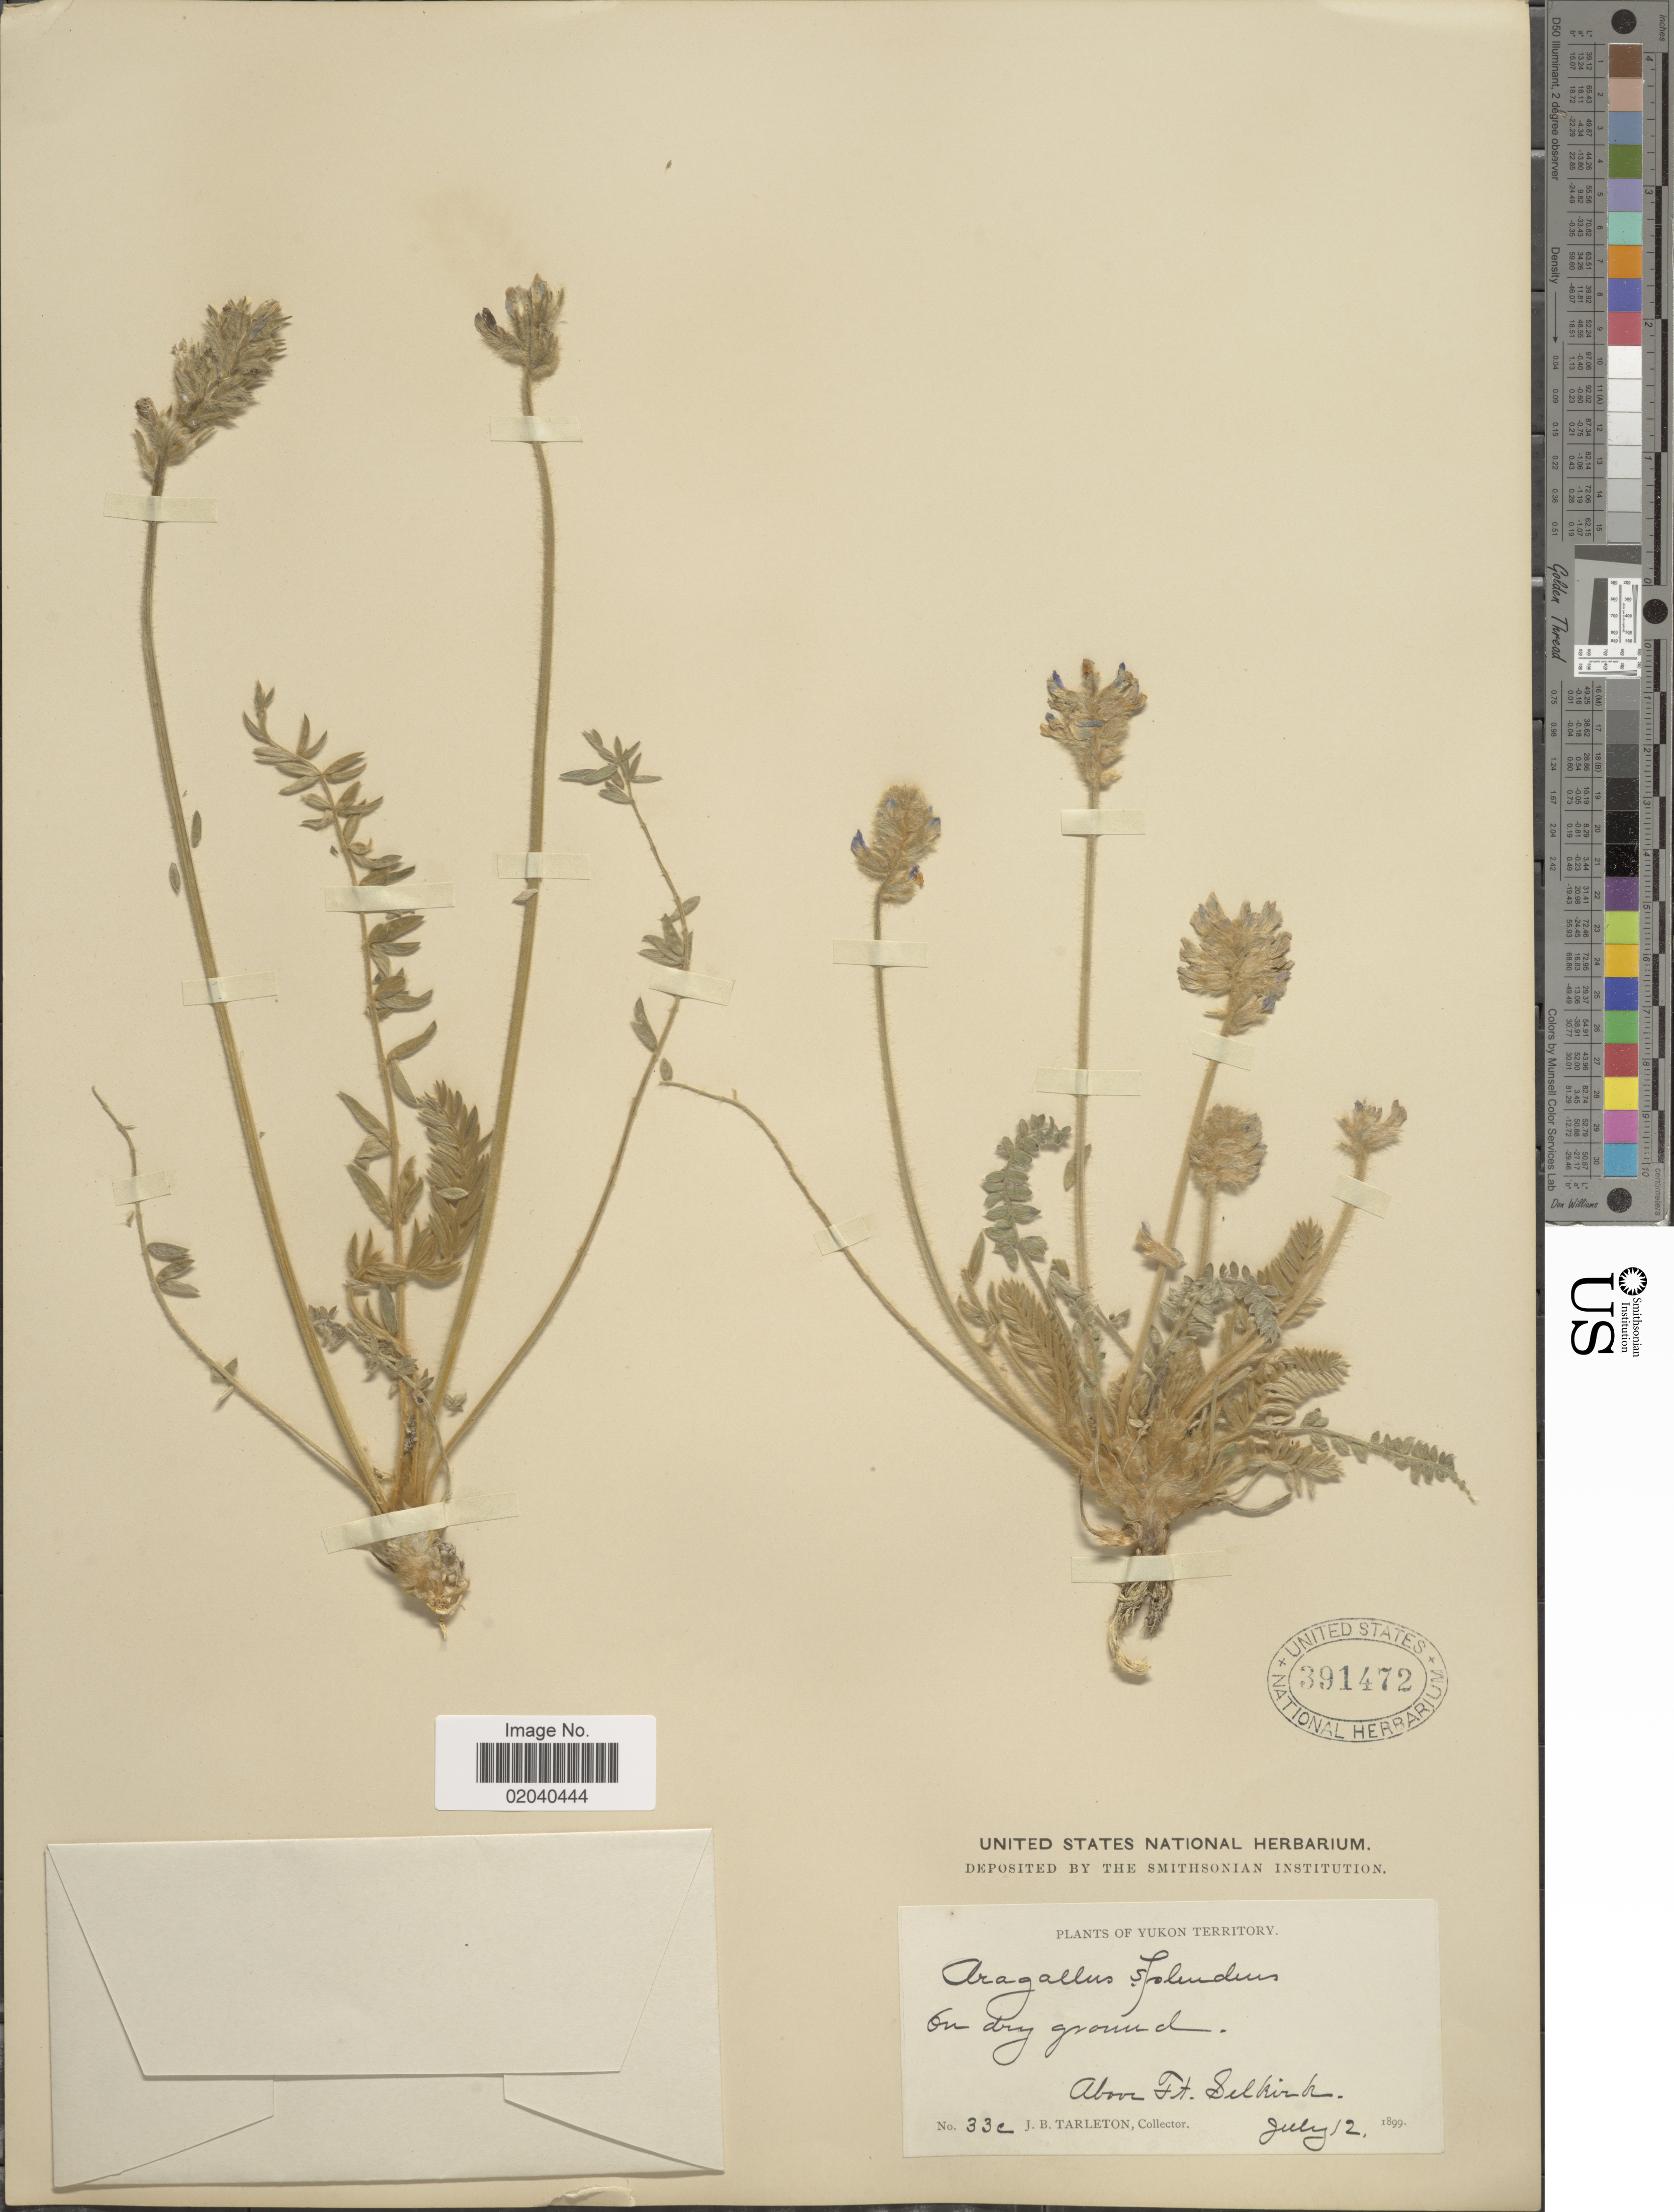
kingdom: Plantae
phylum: Tracheophyta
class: Magnoliopsida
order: Fabales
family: Fabaceae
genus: Oxytropis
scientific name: Oxytropis splendens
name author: Douglas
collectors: J. Tarleton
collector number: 33c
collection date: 1899-07-12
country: Canada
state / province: Yukon Territory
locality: On dry ground. Above Ft. Selkirk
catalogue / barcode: US 391472